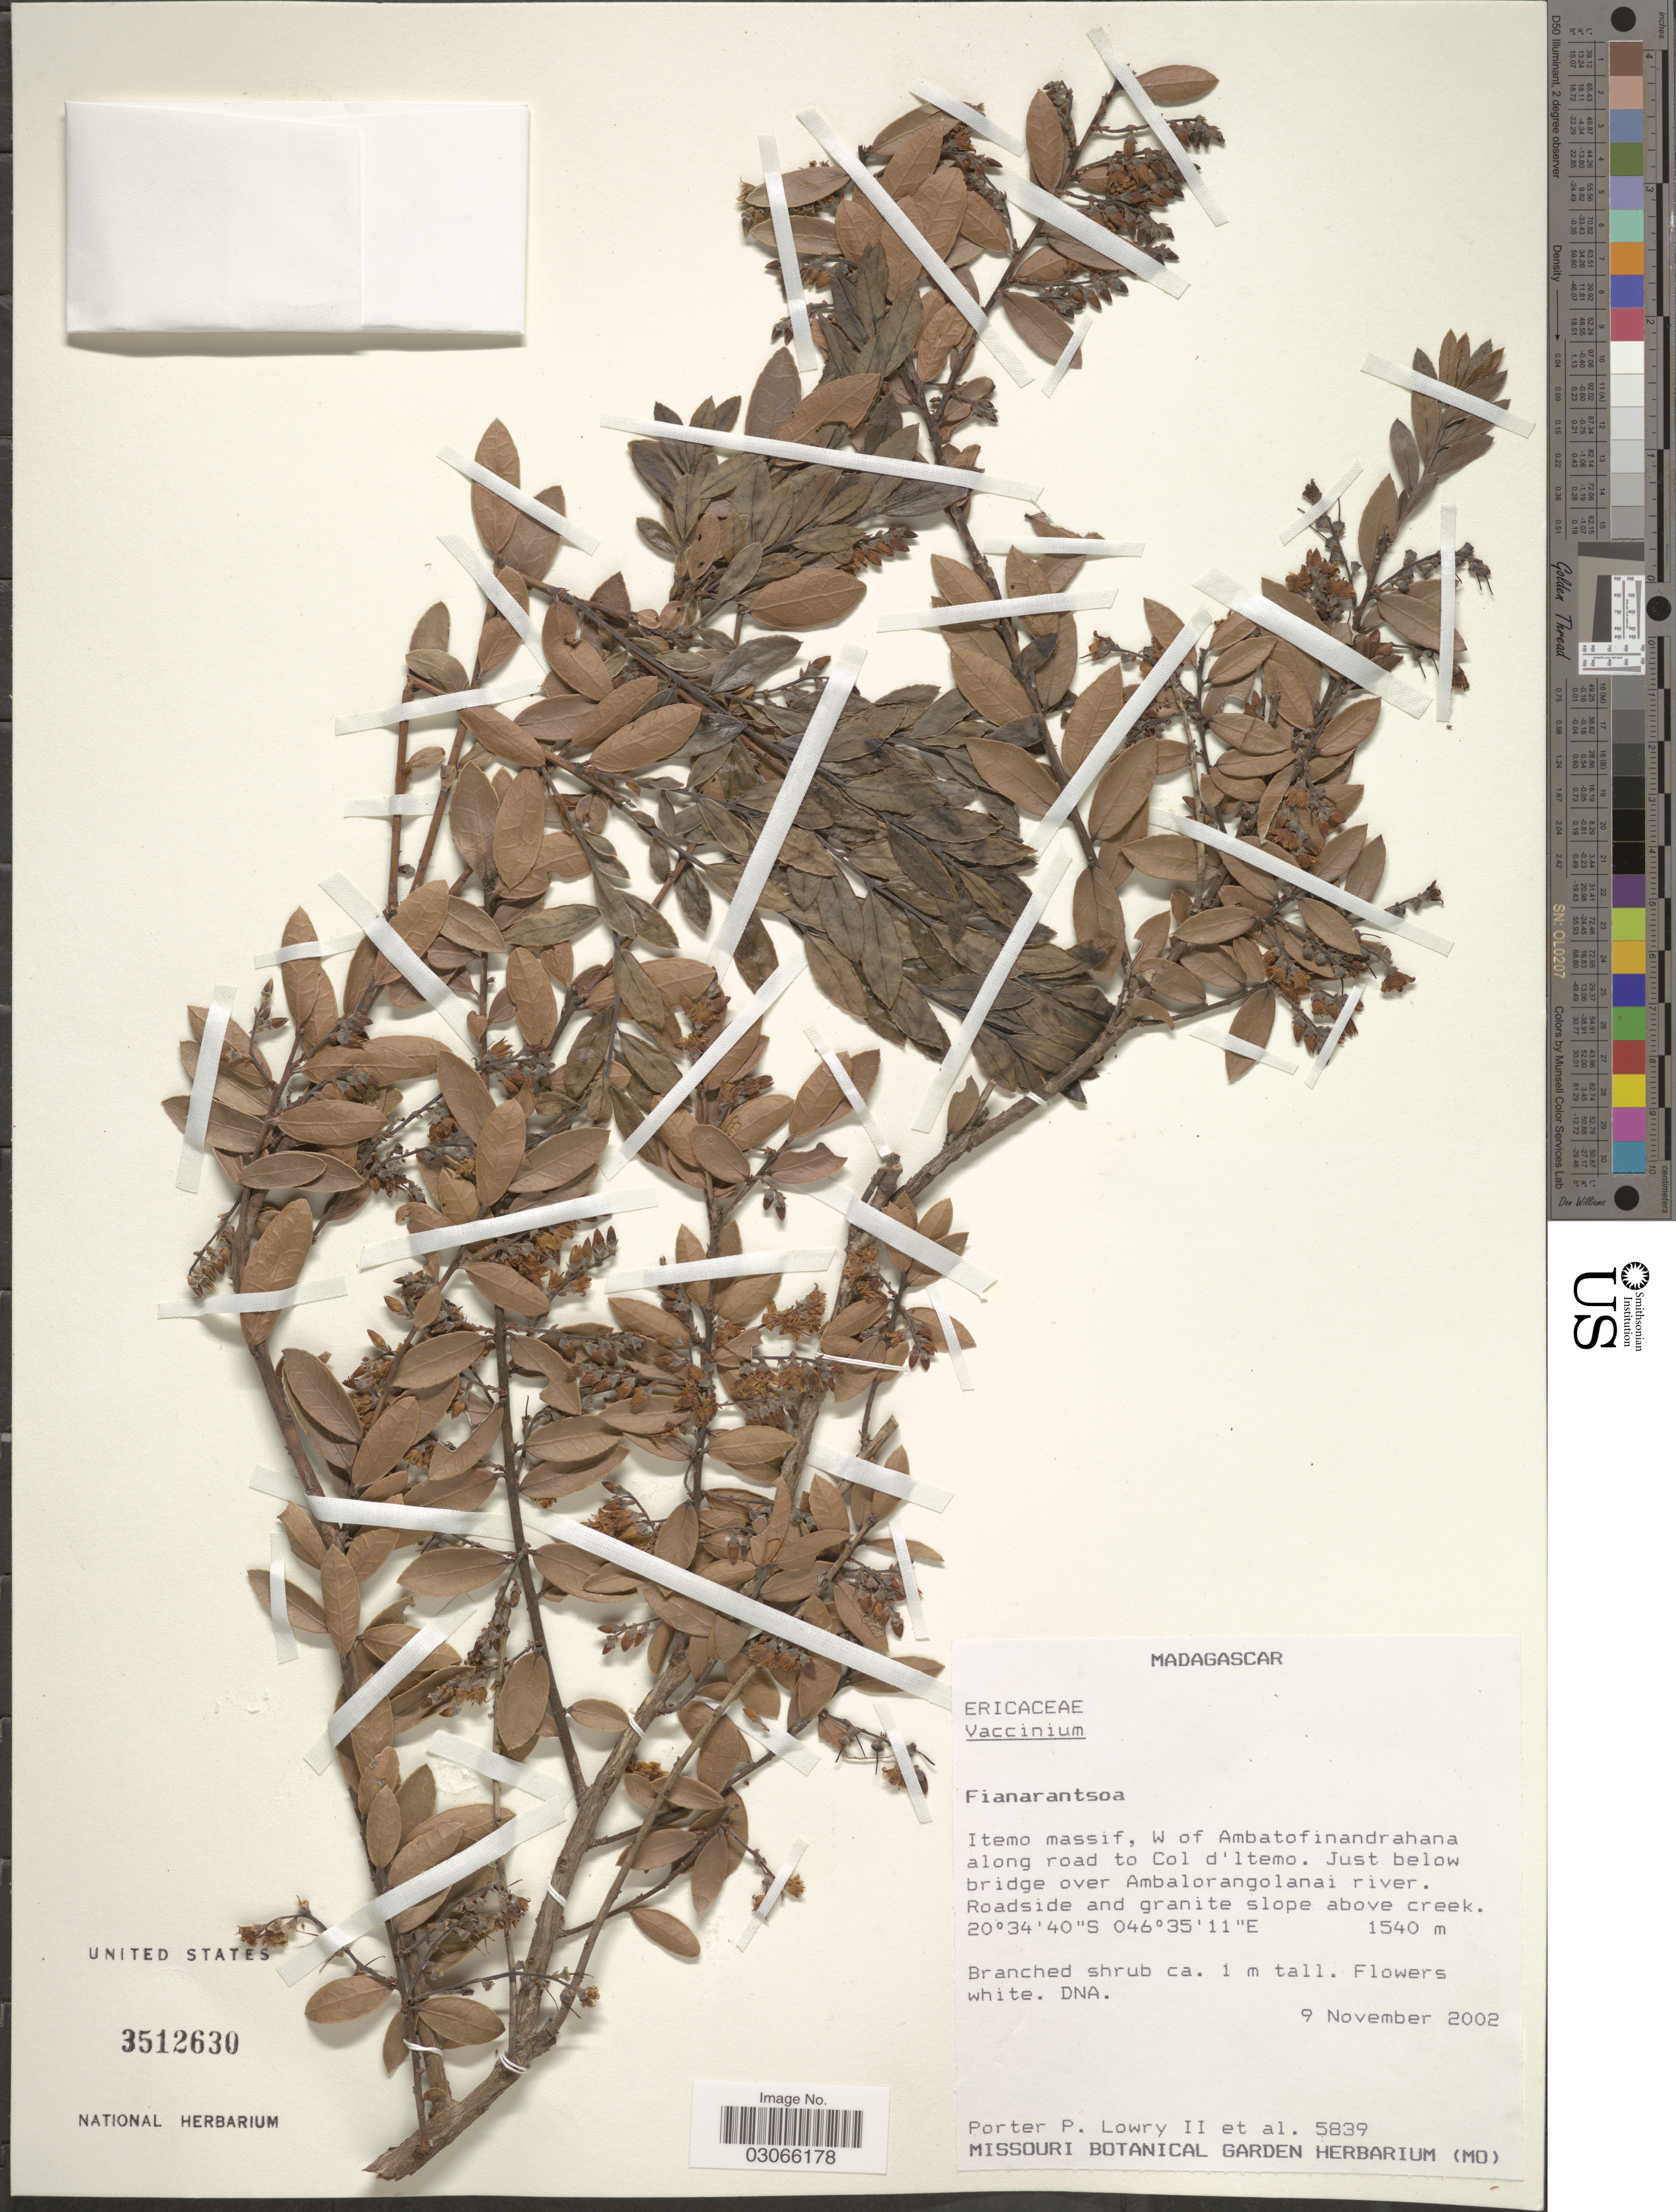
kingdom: Plantae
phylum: Tracheophyta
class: Magnoliopsida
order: Ericales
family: Ericaceae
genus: Vaccinium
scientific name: Vaccinium sp.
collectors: P. P. Lowry & et al.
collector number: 5839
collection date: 2002-11-09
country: Madagascar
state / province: Amoron'i Mania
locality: Itemo massif, W of Ambatofinandrahana along road to Col d'Itemo. Just below bridge over Ambalorangolanai river. Roadside and granite slope above creek.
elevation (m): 1540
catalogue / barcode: US 3512630